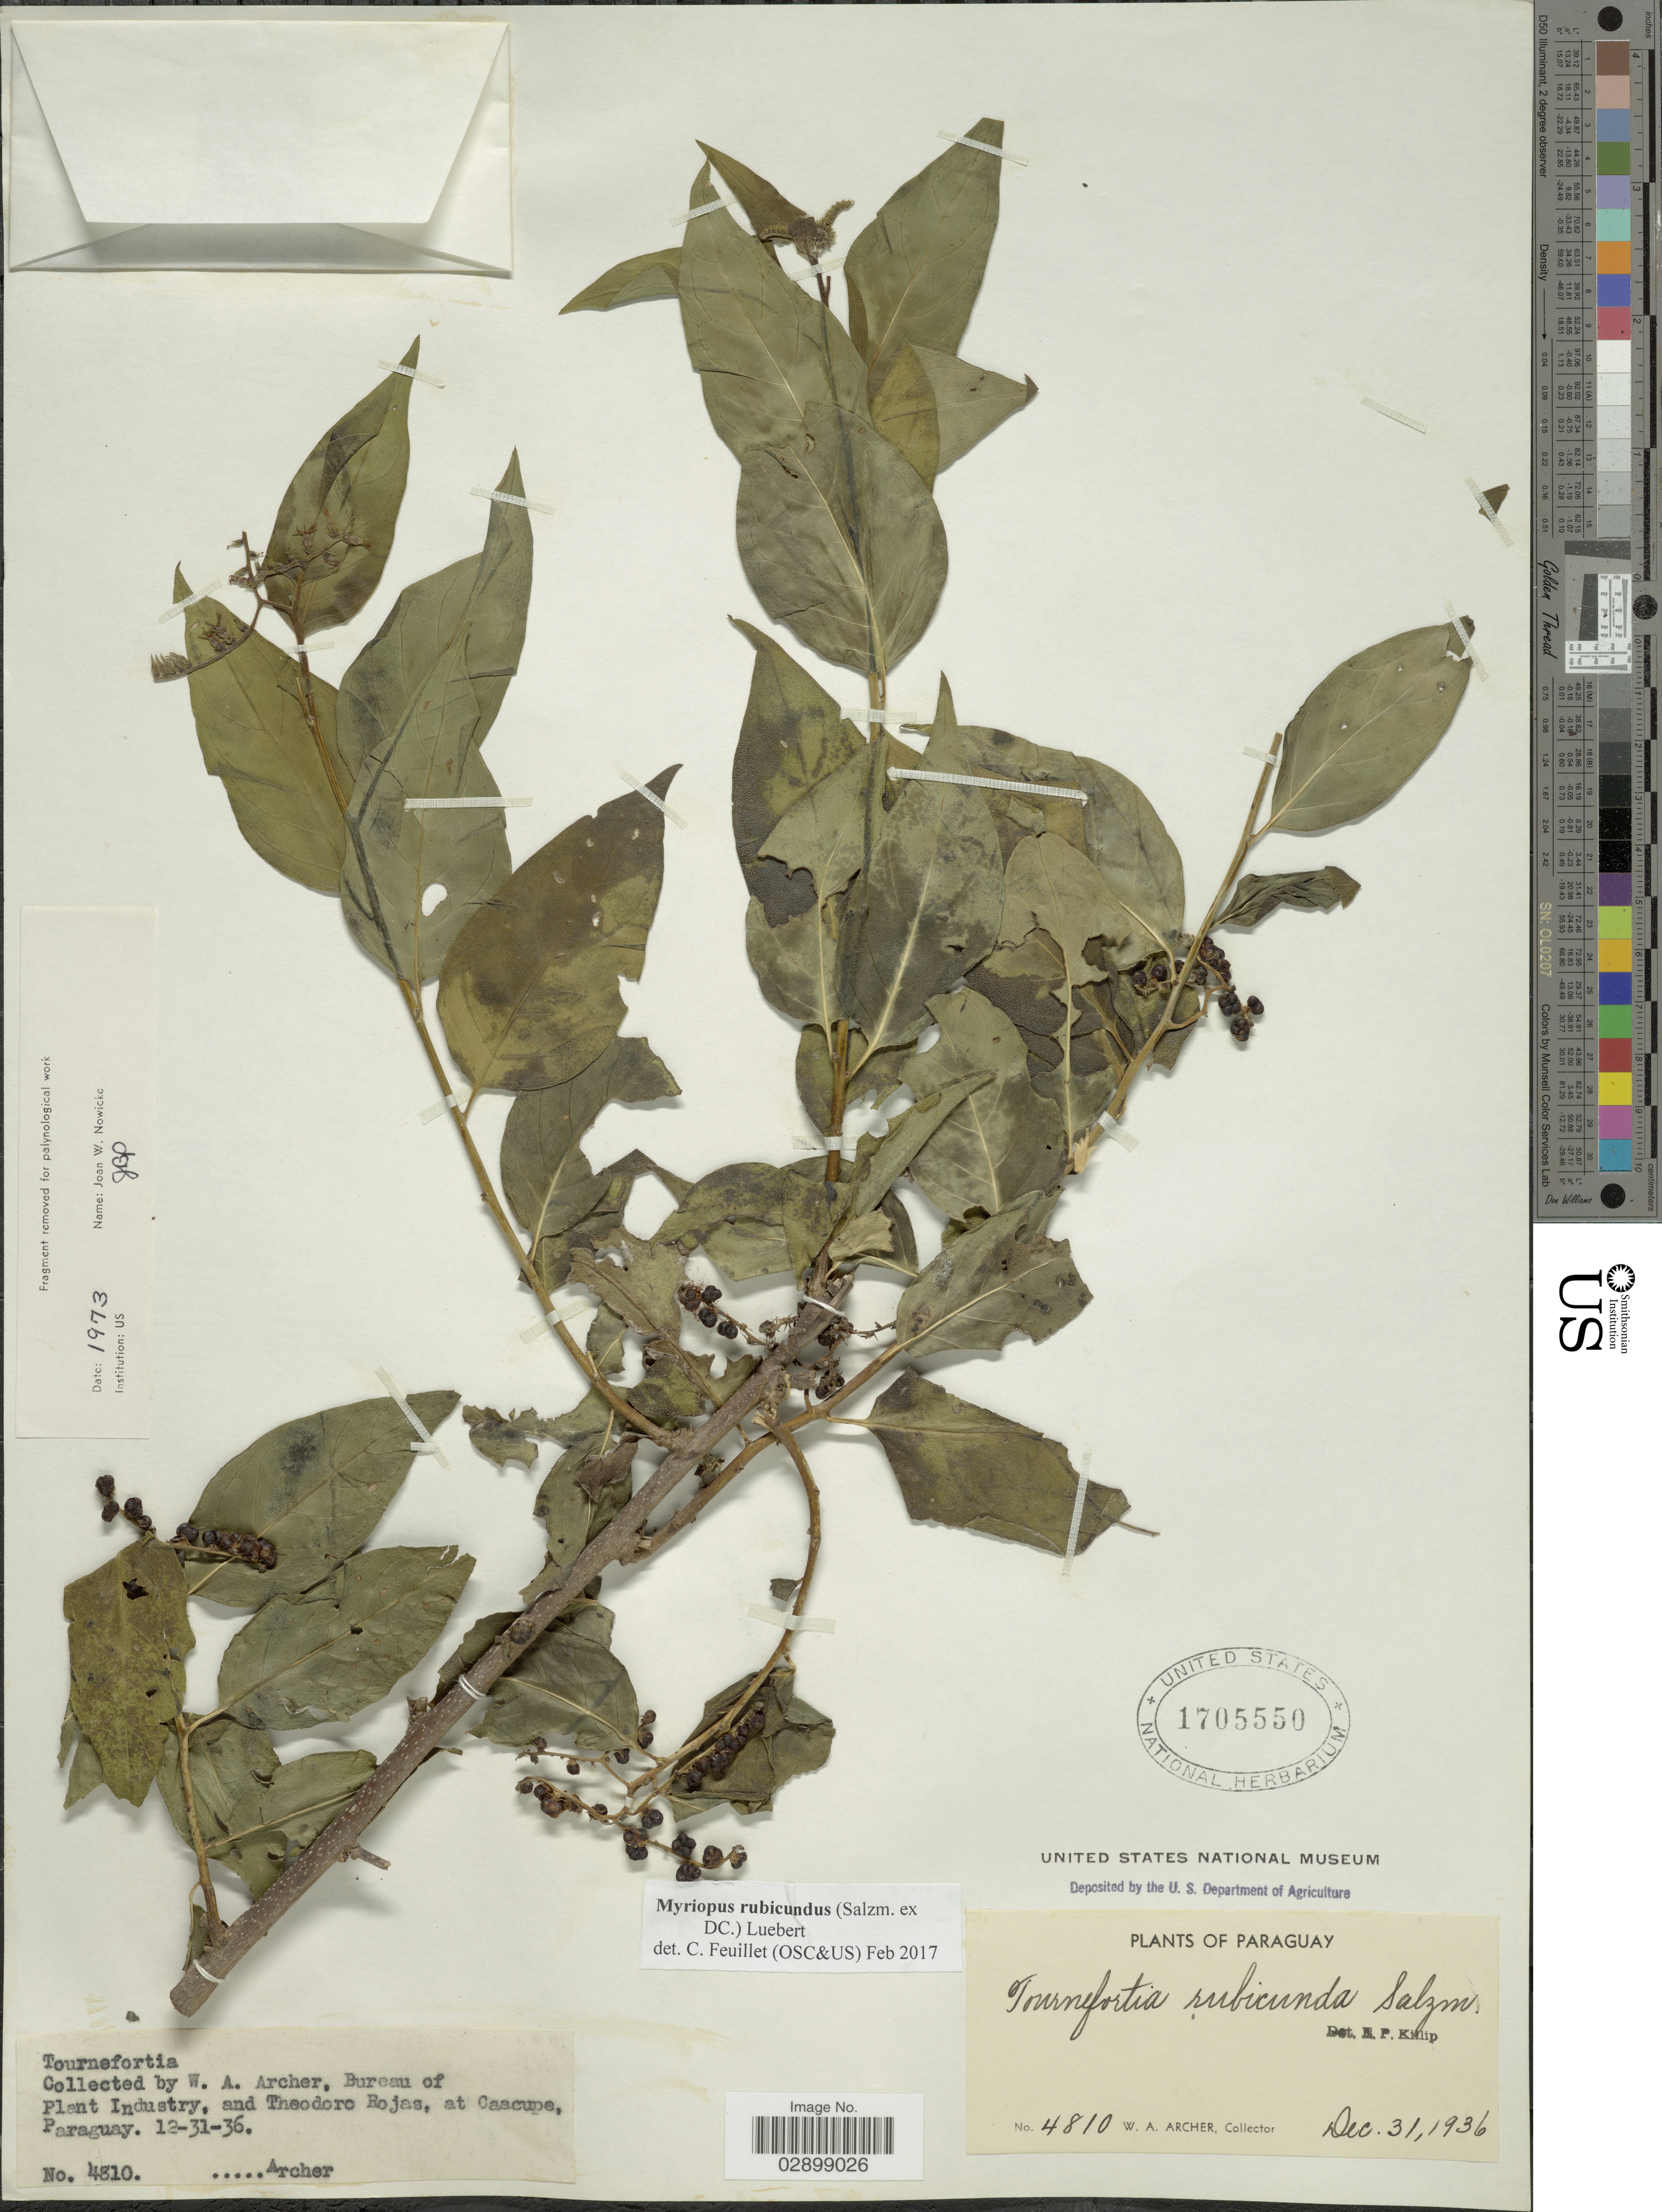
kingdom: Plantae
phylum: Tracheophyta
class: Magnoliopsida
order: Boraginales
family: Heliotropiaceae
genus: Myriopus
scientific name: Myriopus rubicundus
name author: (Salzm. ex DC.)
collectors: W. Archer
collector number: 4810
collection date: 1936-12-31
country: Paraguay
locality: Bureau of Plant Industry, and Theodoro Rojas, at Caacupe.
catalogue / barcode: US 1705550